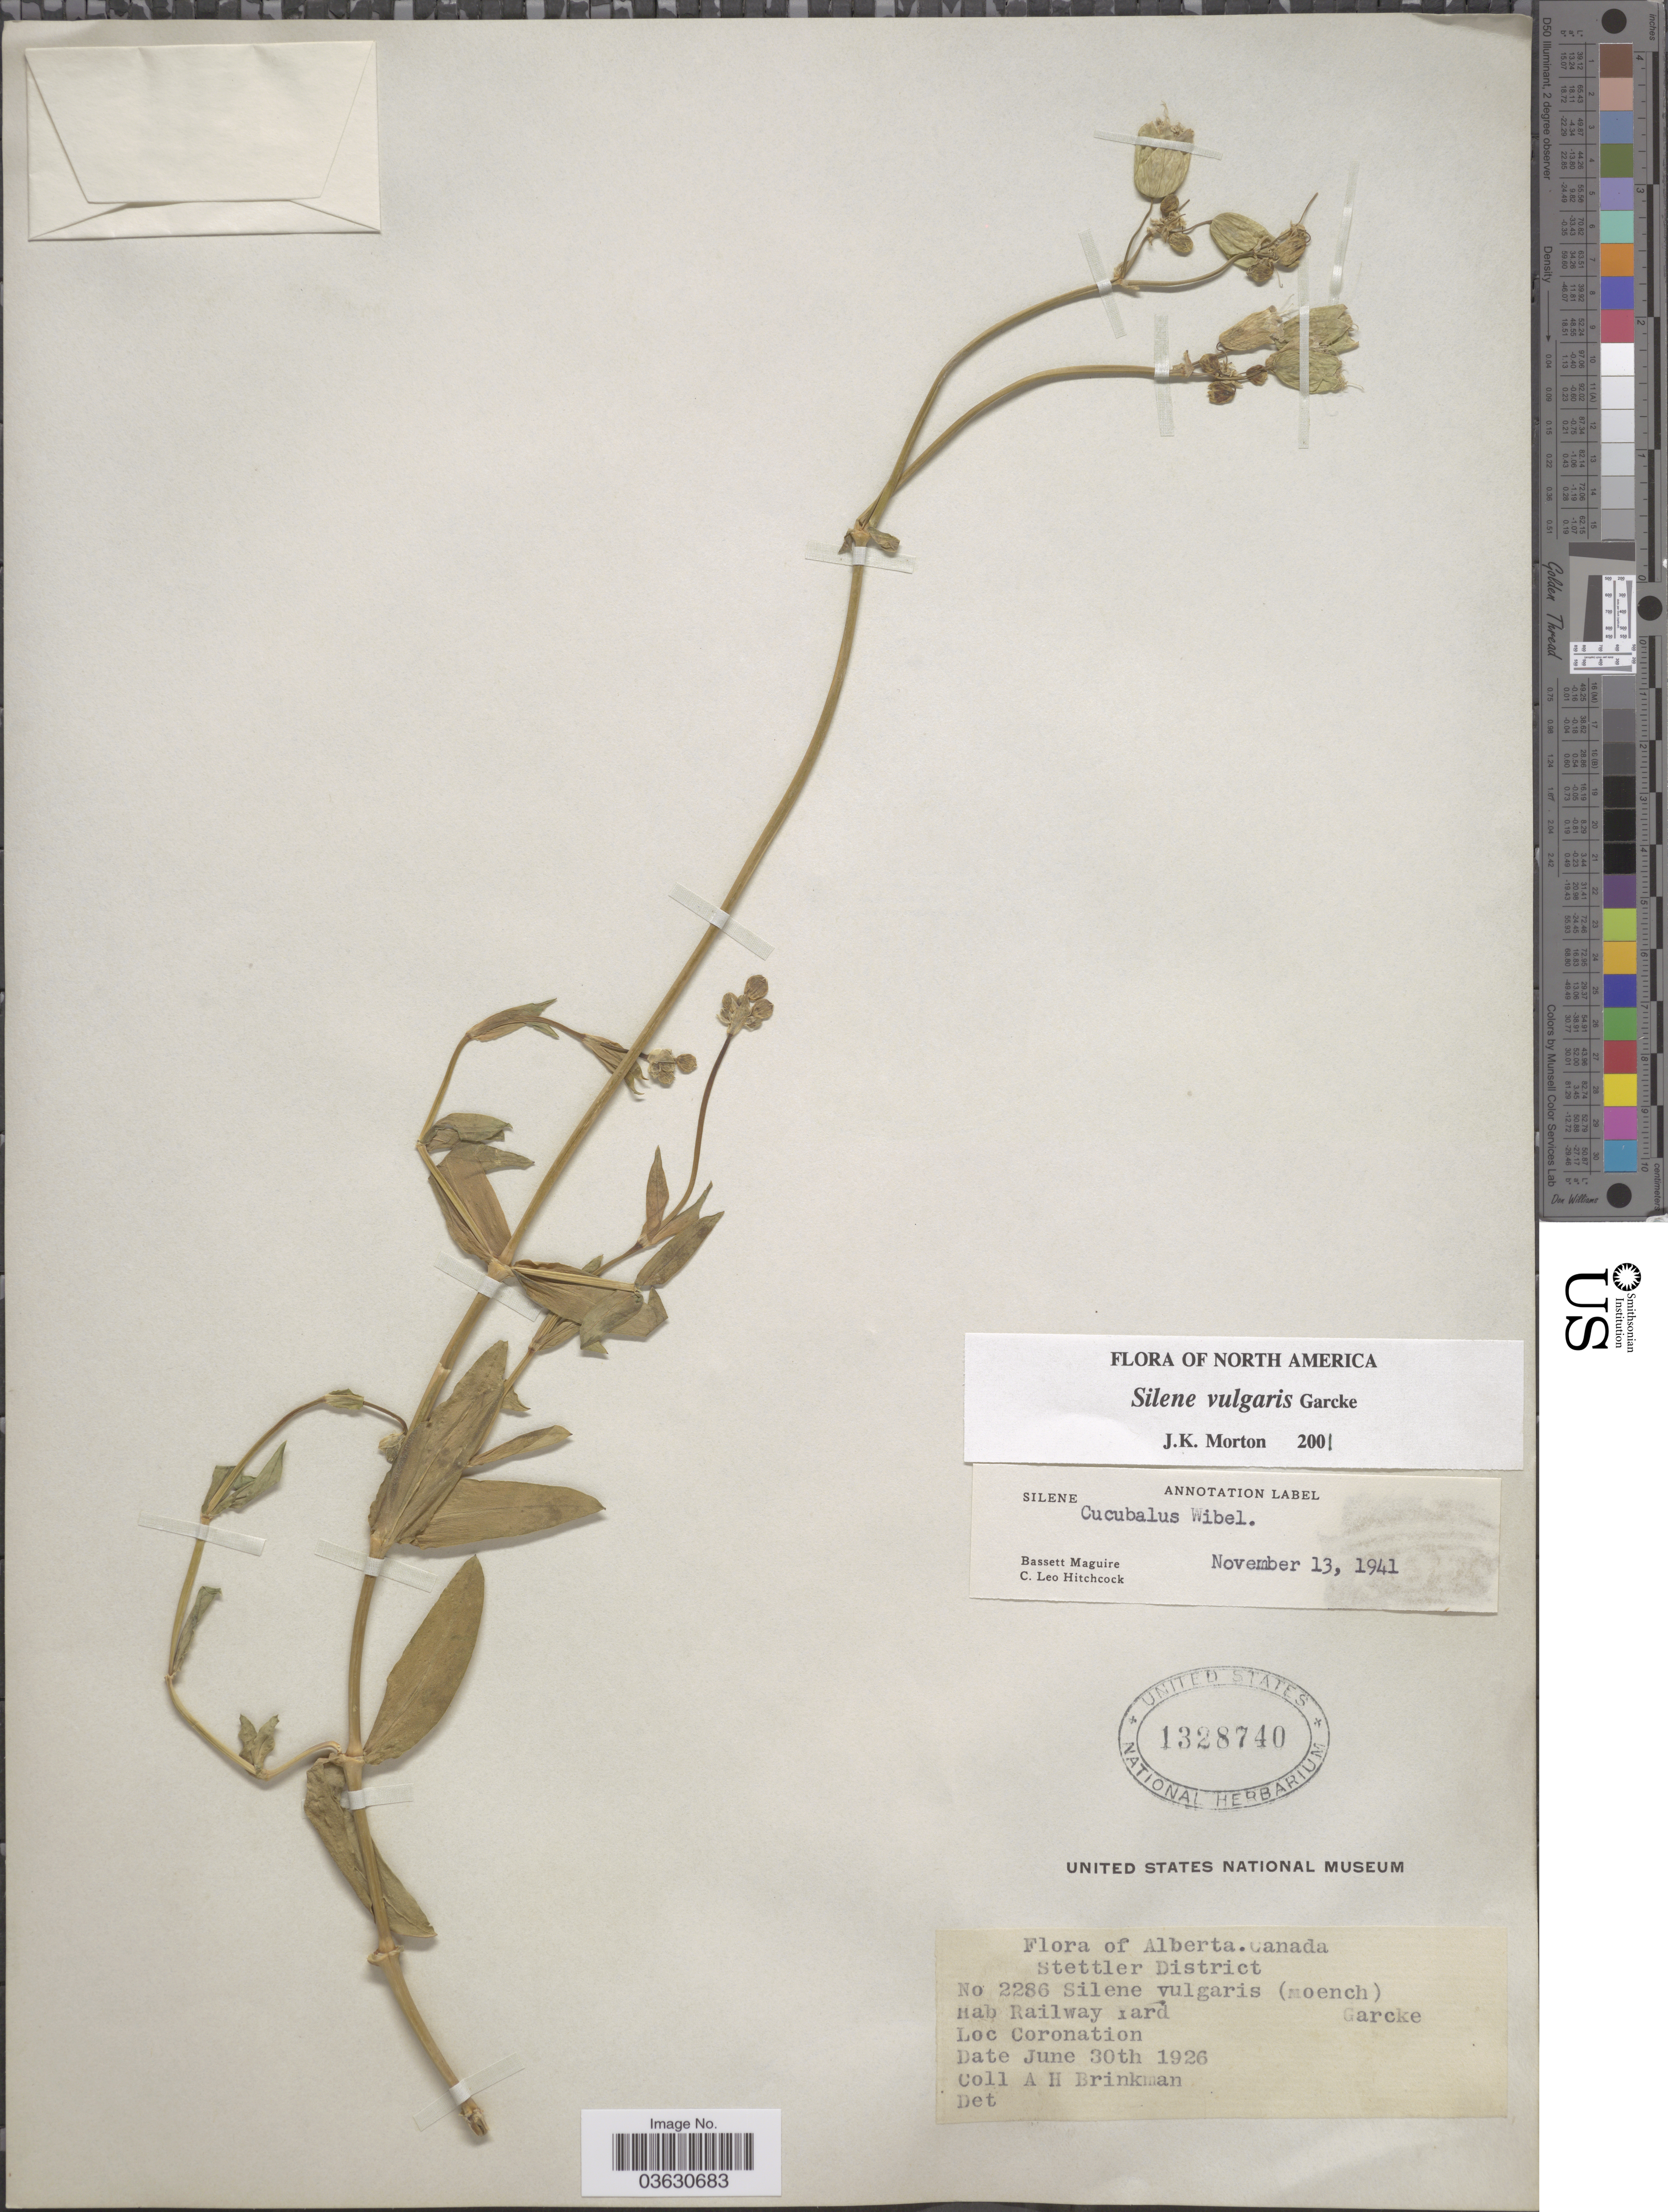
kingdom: Plantae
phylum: Tracheophyta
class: Magnoliopsida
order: Caryophyllales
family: Caryophyllaceae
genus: Silene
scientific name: Silene cucubalus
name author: L.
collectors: A. Brinkman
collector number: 2286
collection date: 1926-06-30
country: Canada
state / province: Alberta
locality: Stettler District. Railway Yard. Coronation.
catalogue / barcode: US 1328740